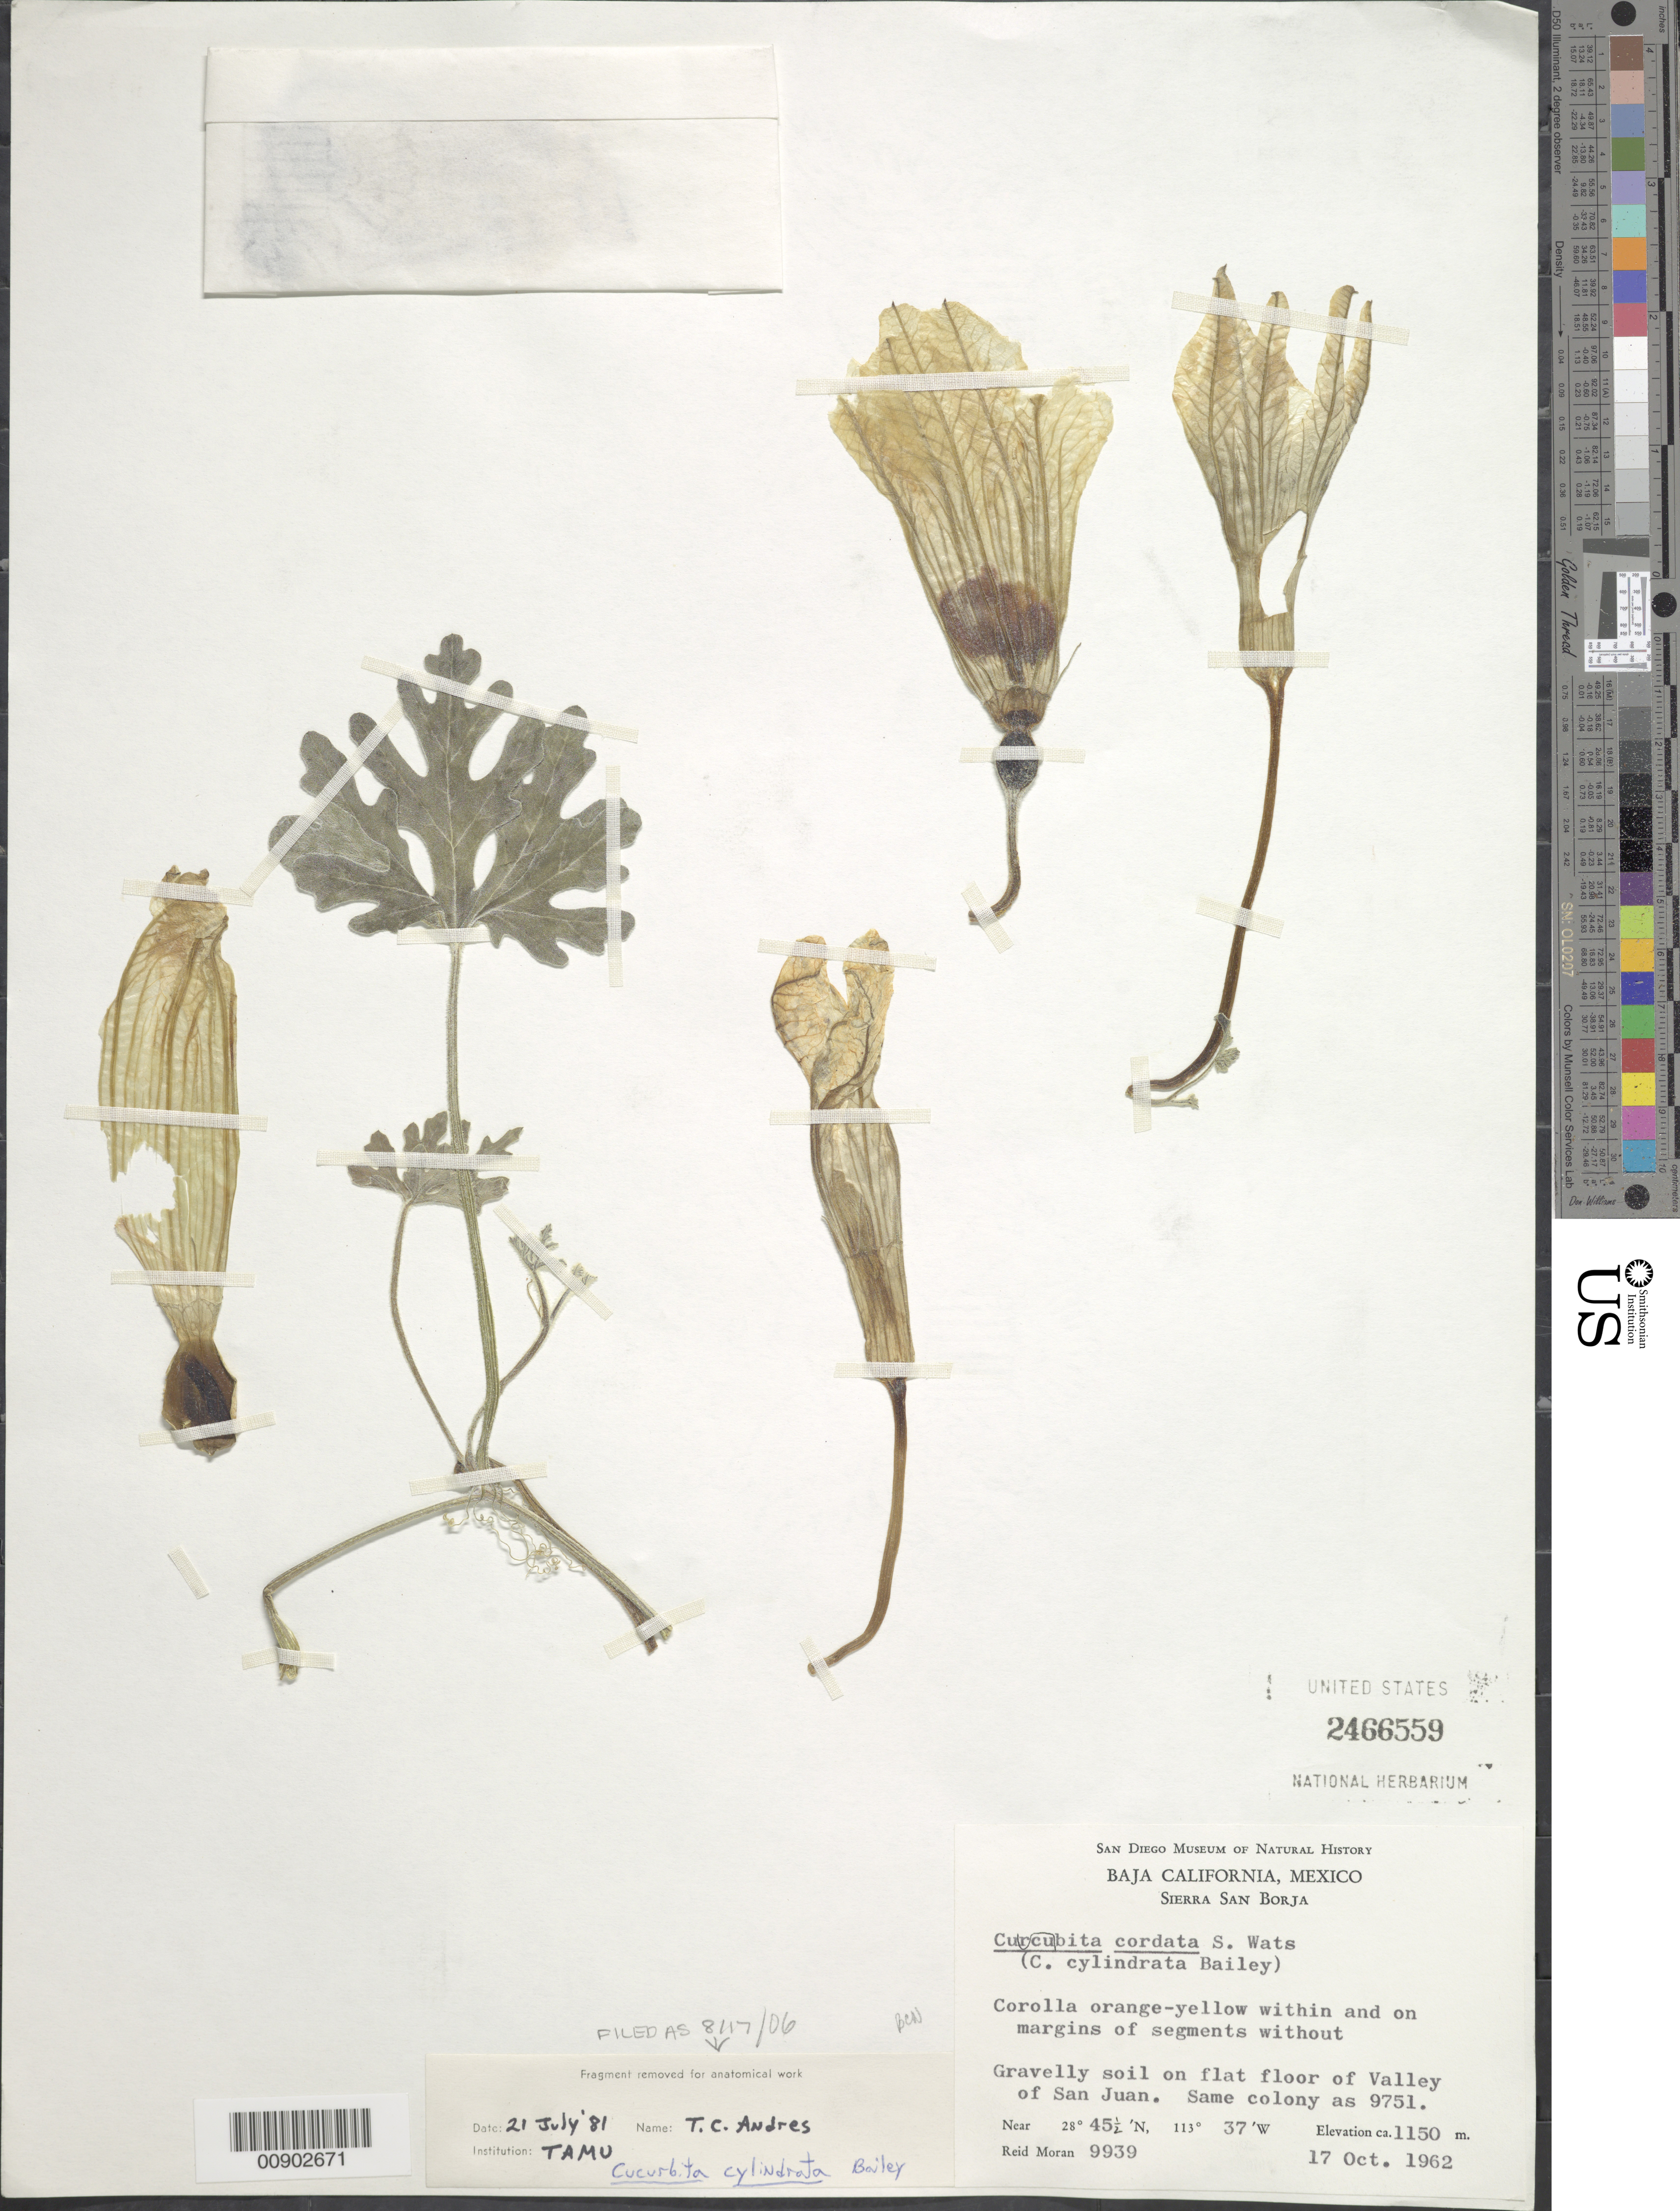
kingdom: Plantae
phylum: Tracheophyta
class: Magnoliopsida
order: Cucurbitales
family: Cucurbitaceae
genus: Cucurbita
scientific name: Cucurbita cylindrata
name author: L.H. Bailey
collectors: R. V. Moran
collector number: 9939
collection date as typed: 17 Oct 1962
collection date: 1962-10-17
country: Mexico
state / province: Baja California Norte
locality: Valley of San Juan, Sierra San Borja, Baja California.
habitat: Gravelly soil on flat floor of valley.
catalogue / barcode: US 2466559